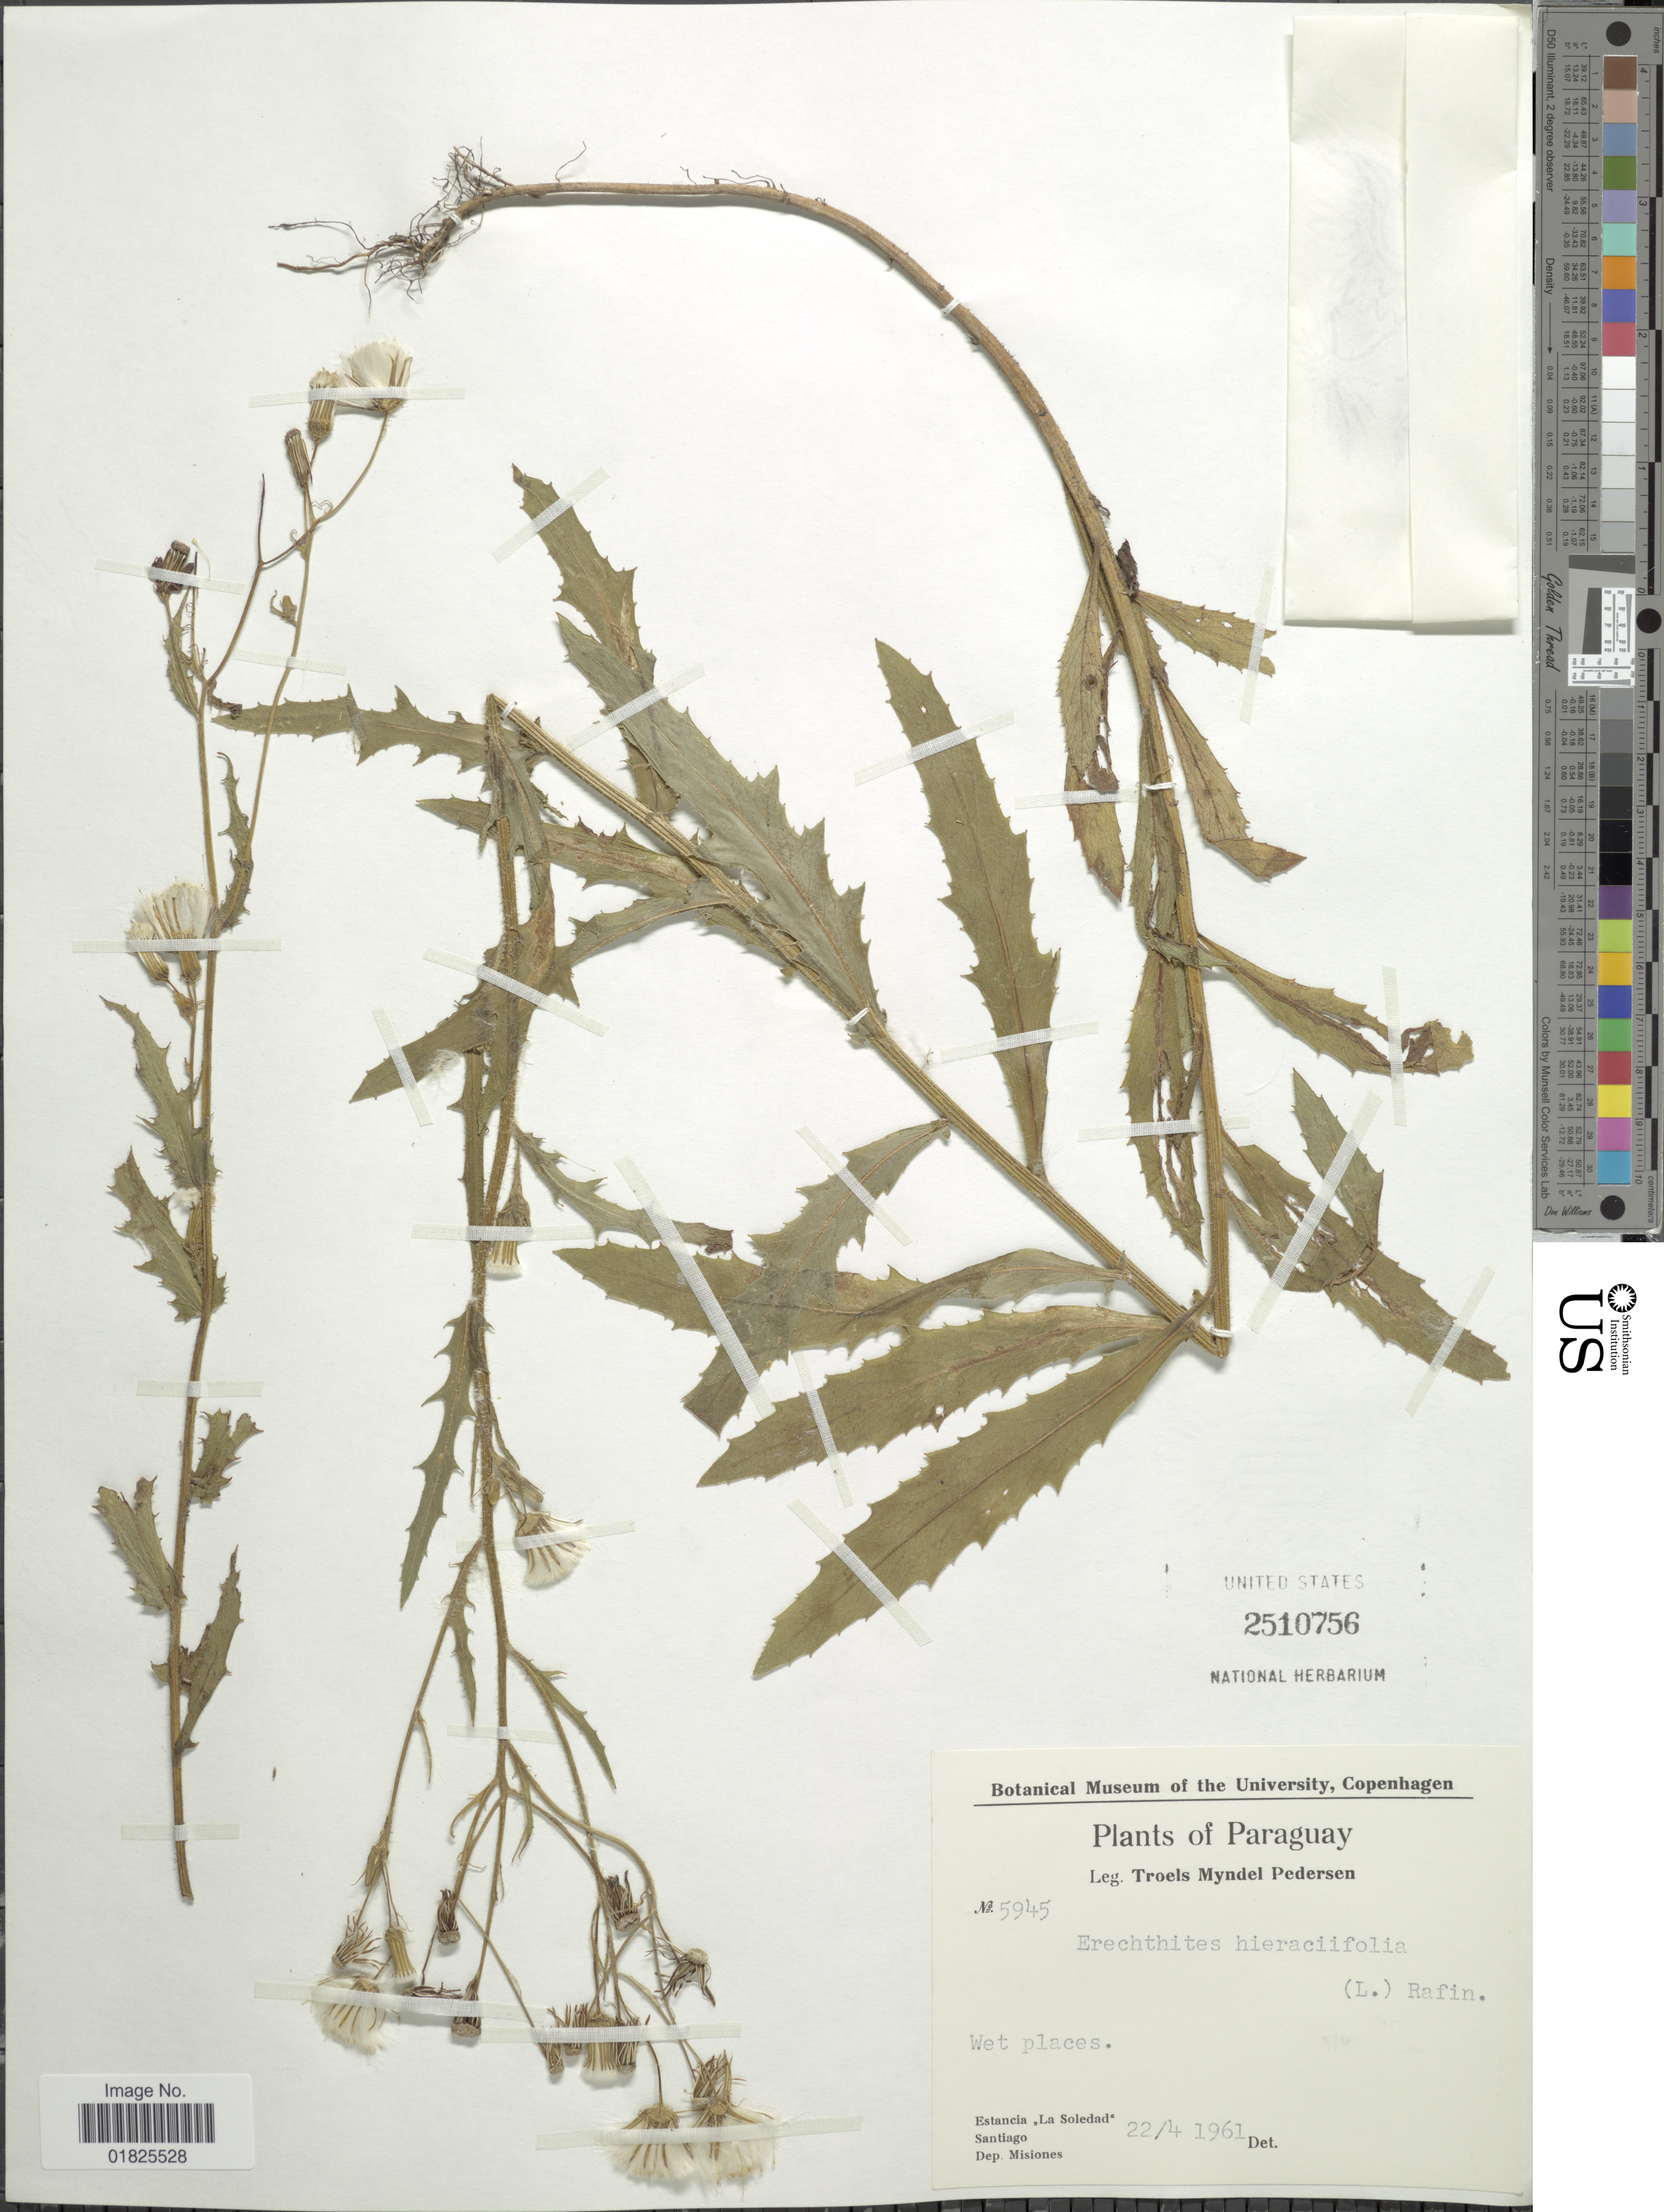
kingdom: Plantae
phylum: Tracheophyta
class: Magnoliopsida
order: Asterales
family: Asteraceae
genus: Erechtites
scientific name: Erechtites hieraciifolius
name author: (L.) Raf. ex DC.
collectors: T. Pederson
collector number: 5945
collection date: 1961-04-22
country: Argentina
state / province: Misiones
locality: Estancia "La Soledad" Santiago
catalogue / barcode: US 2510756